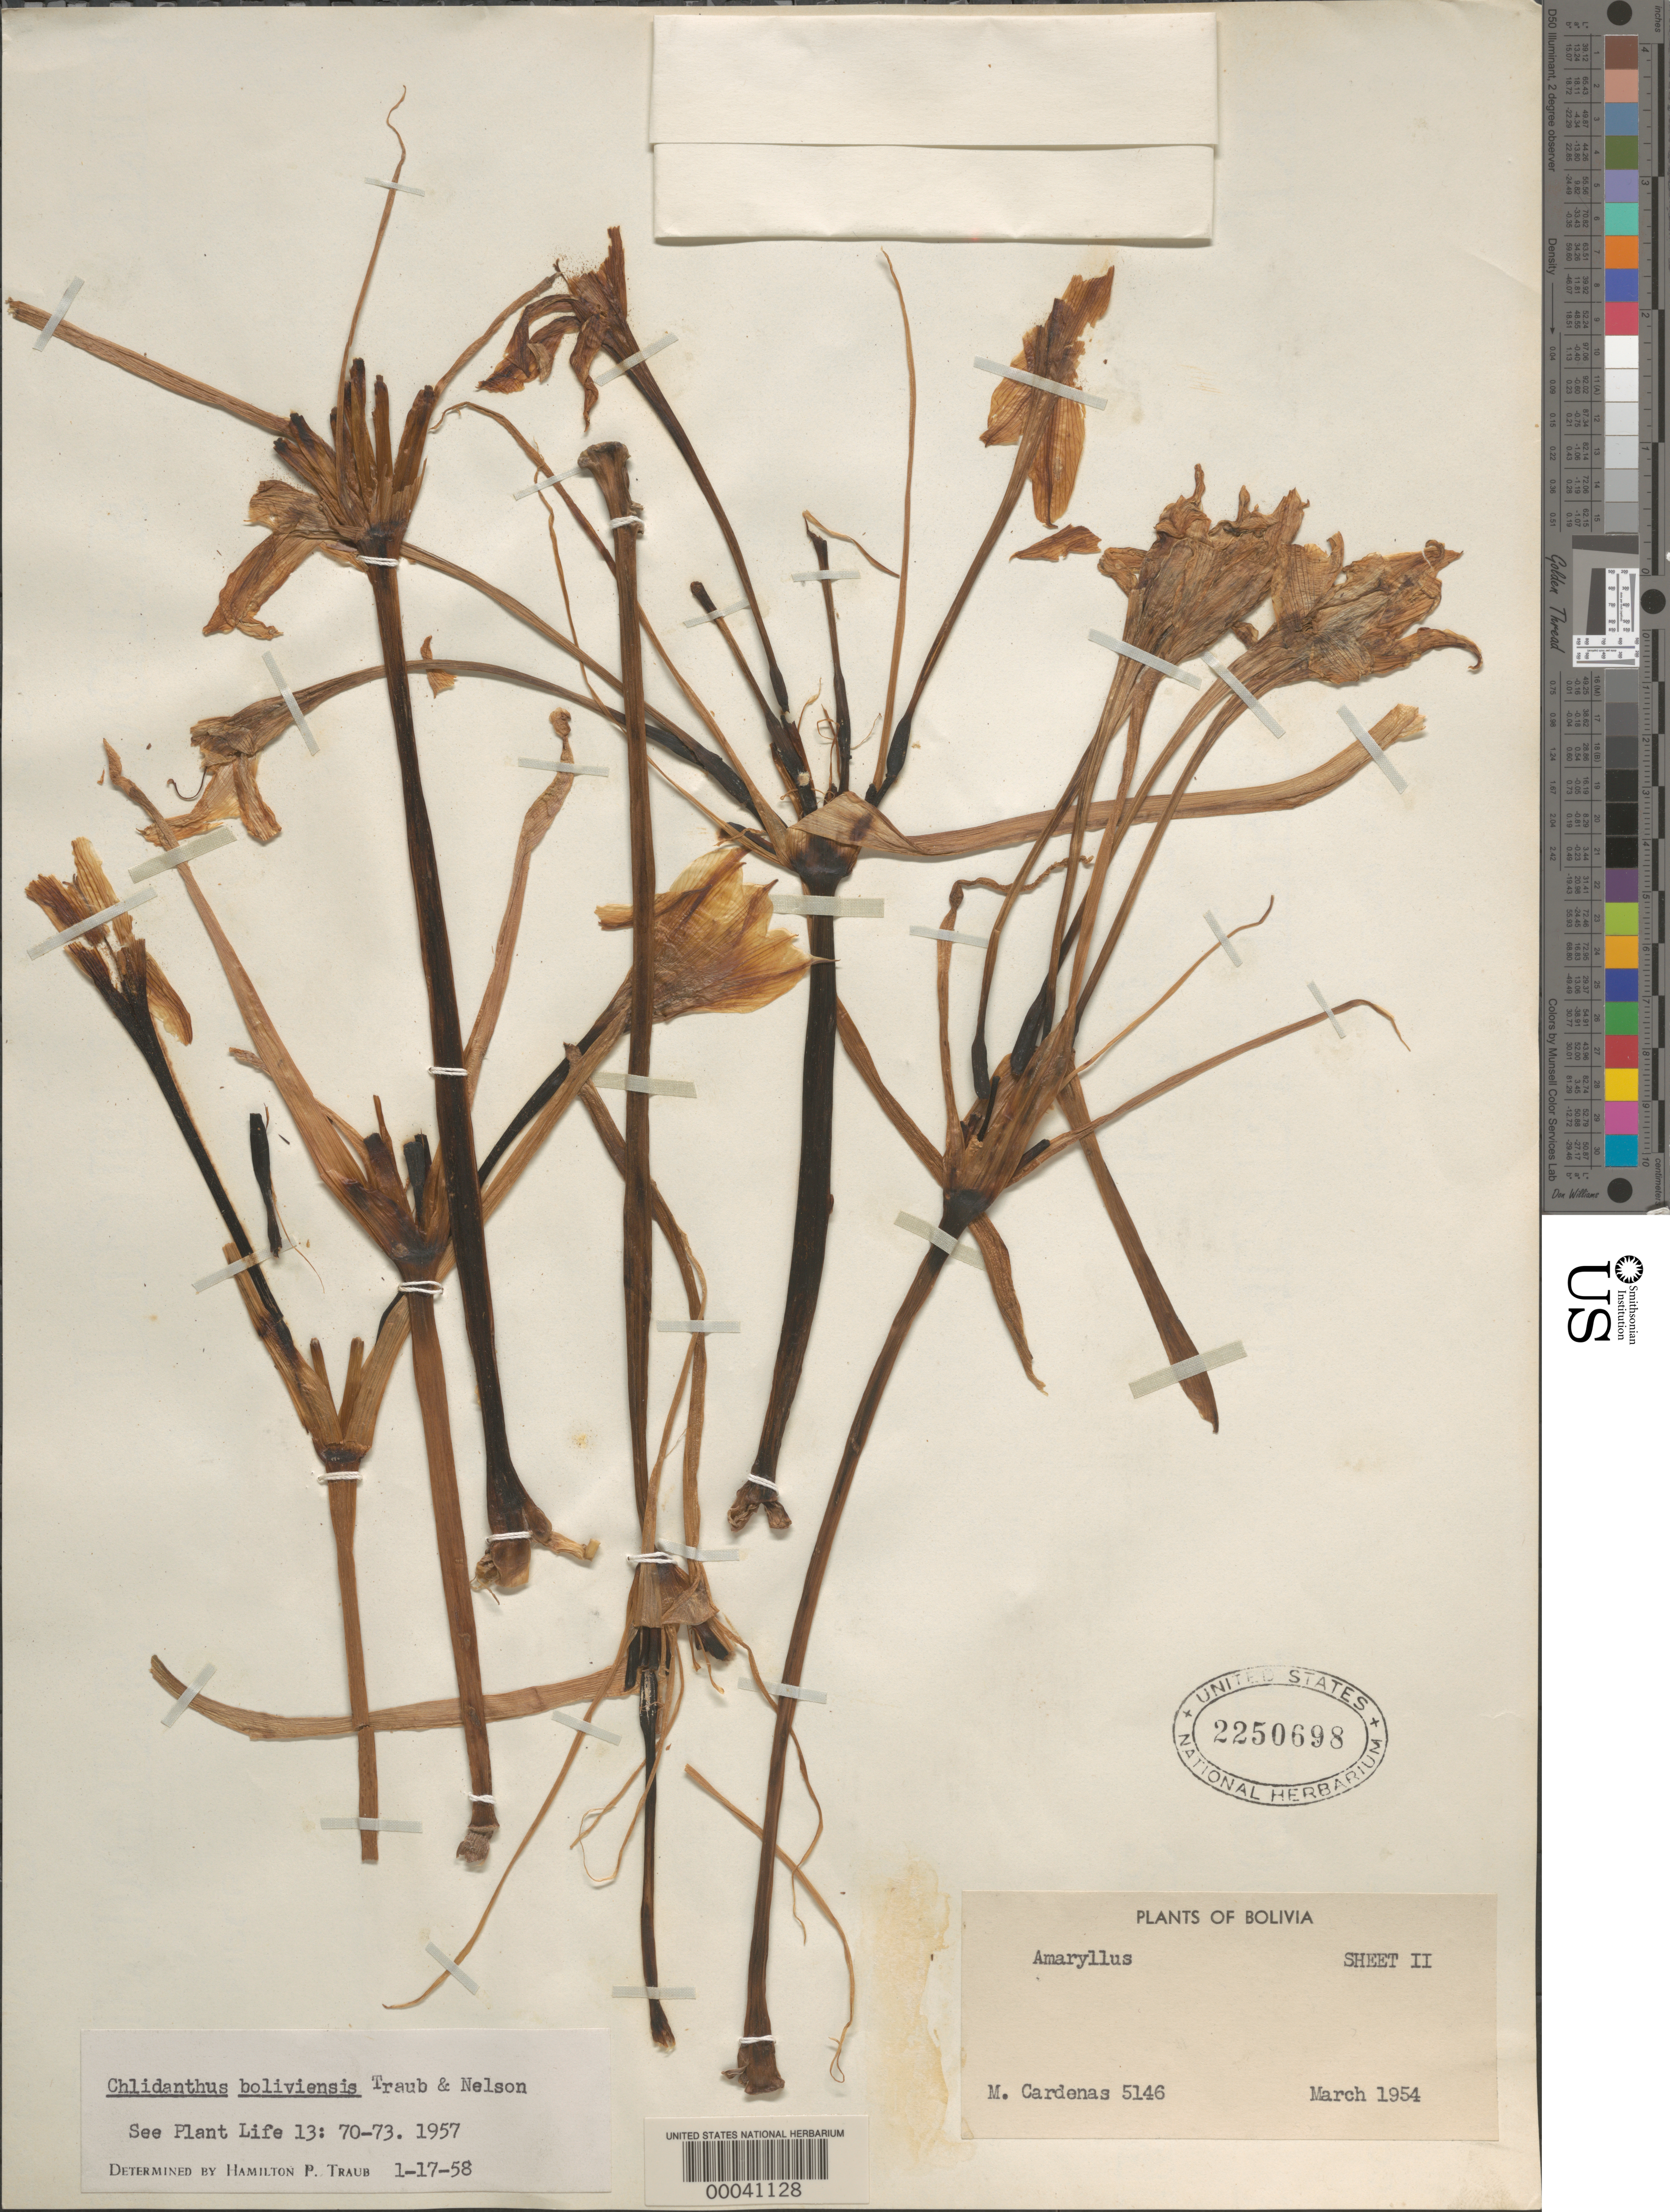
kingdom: Plantae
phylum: Tracheophyta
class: Liliopsida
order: Asparagales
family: Amaryllidaceae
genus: Chlidanthus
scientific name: Chlidanthus boliviensis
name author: Traub & I.S. Nelson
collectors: M. Cárdenas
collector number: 5146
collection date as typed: Mar 1954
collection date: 1954-03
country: Bolivia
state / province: Cochabamba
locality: Above Taquina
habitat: Grassy and rocky soil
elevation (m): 2700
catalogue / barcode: US 2250698